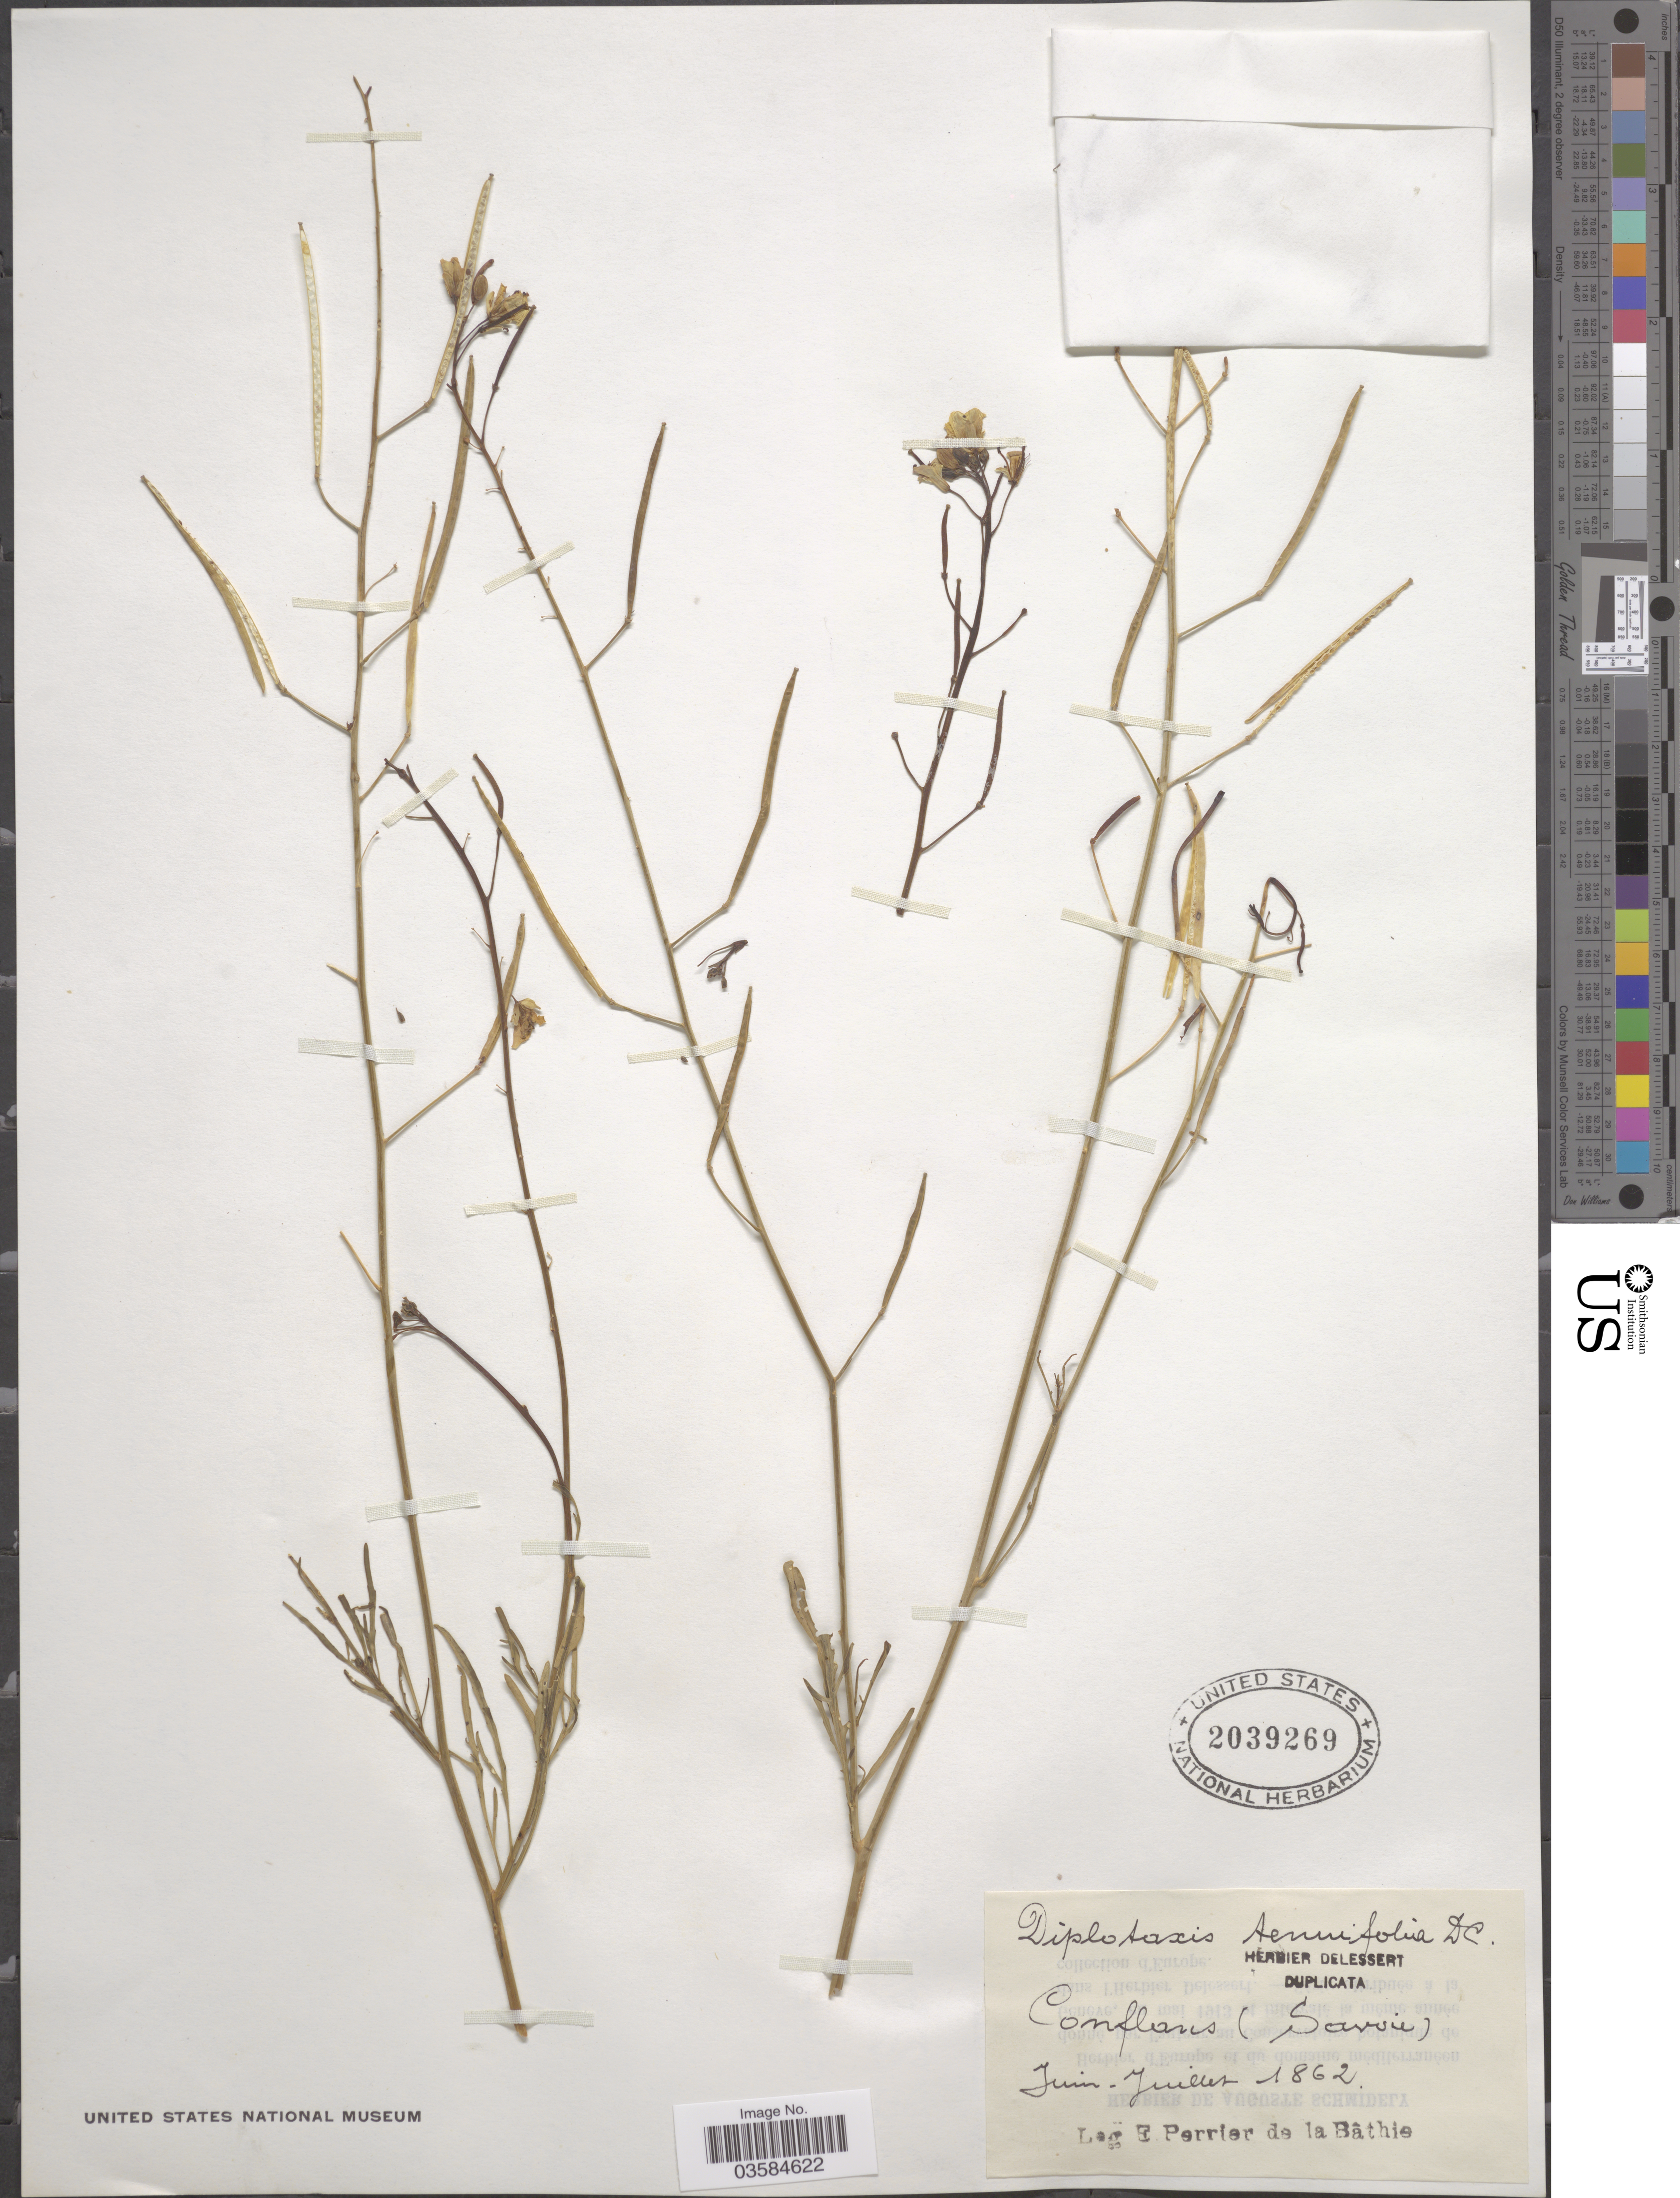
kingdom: Plantae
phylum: Tracheophyta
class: Magnoliopsida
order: Brassicales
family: Brassicaceae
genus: Diplotaxis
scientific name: Diplotaxis tenuifolia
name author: (L.) DC.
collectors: E. Perrier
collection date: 1862-06/1862-07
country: France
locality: Conflans (Savoie).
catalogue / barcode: US 2039269